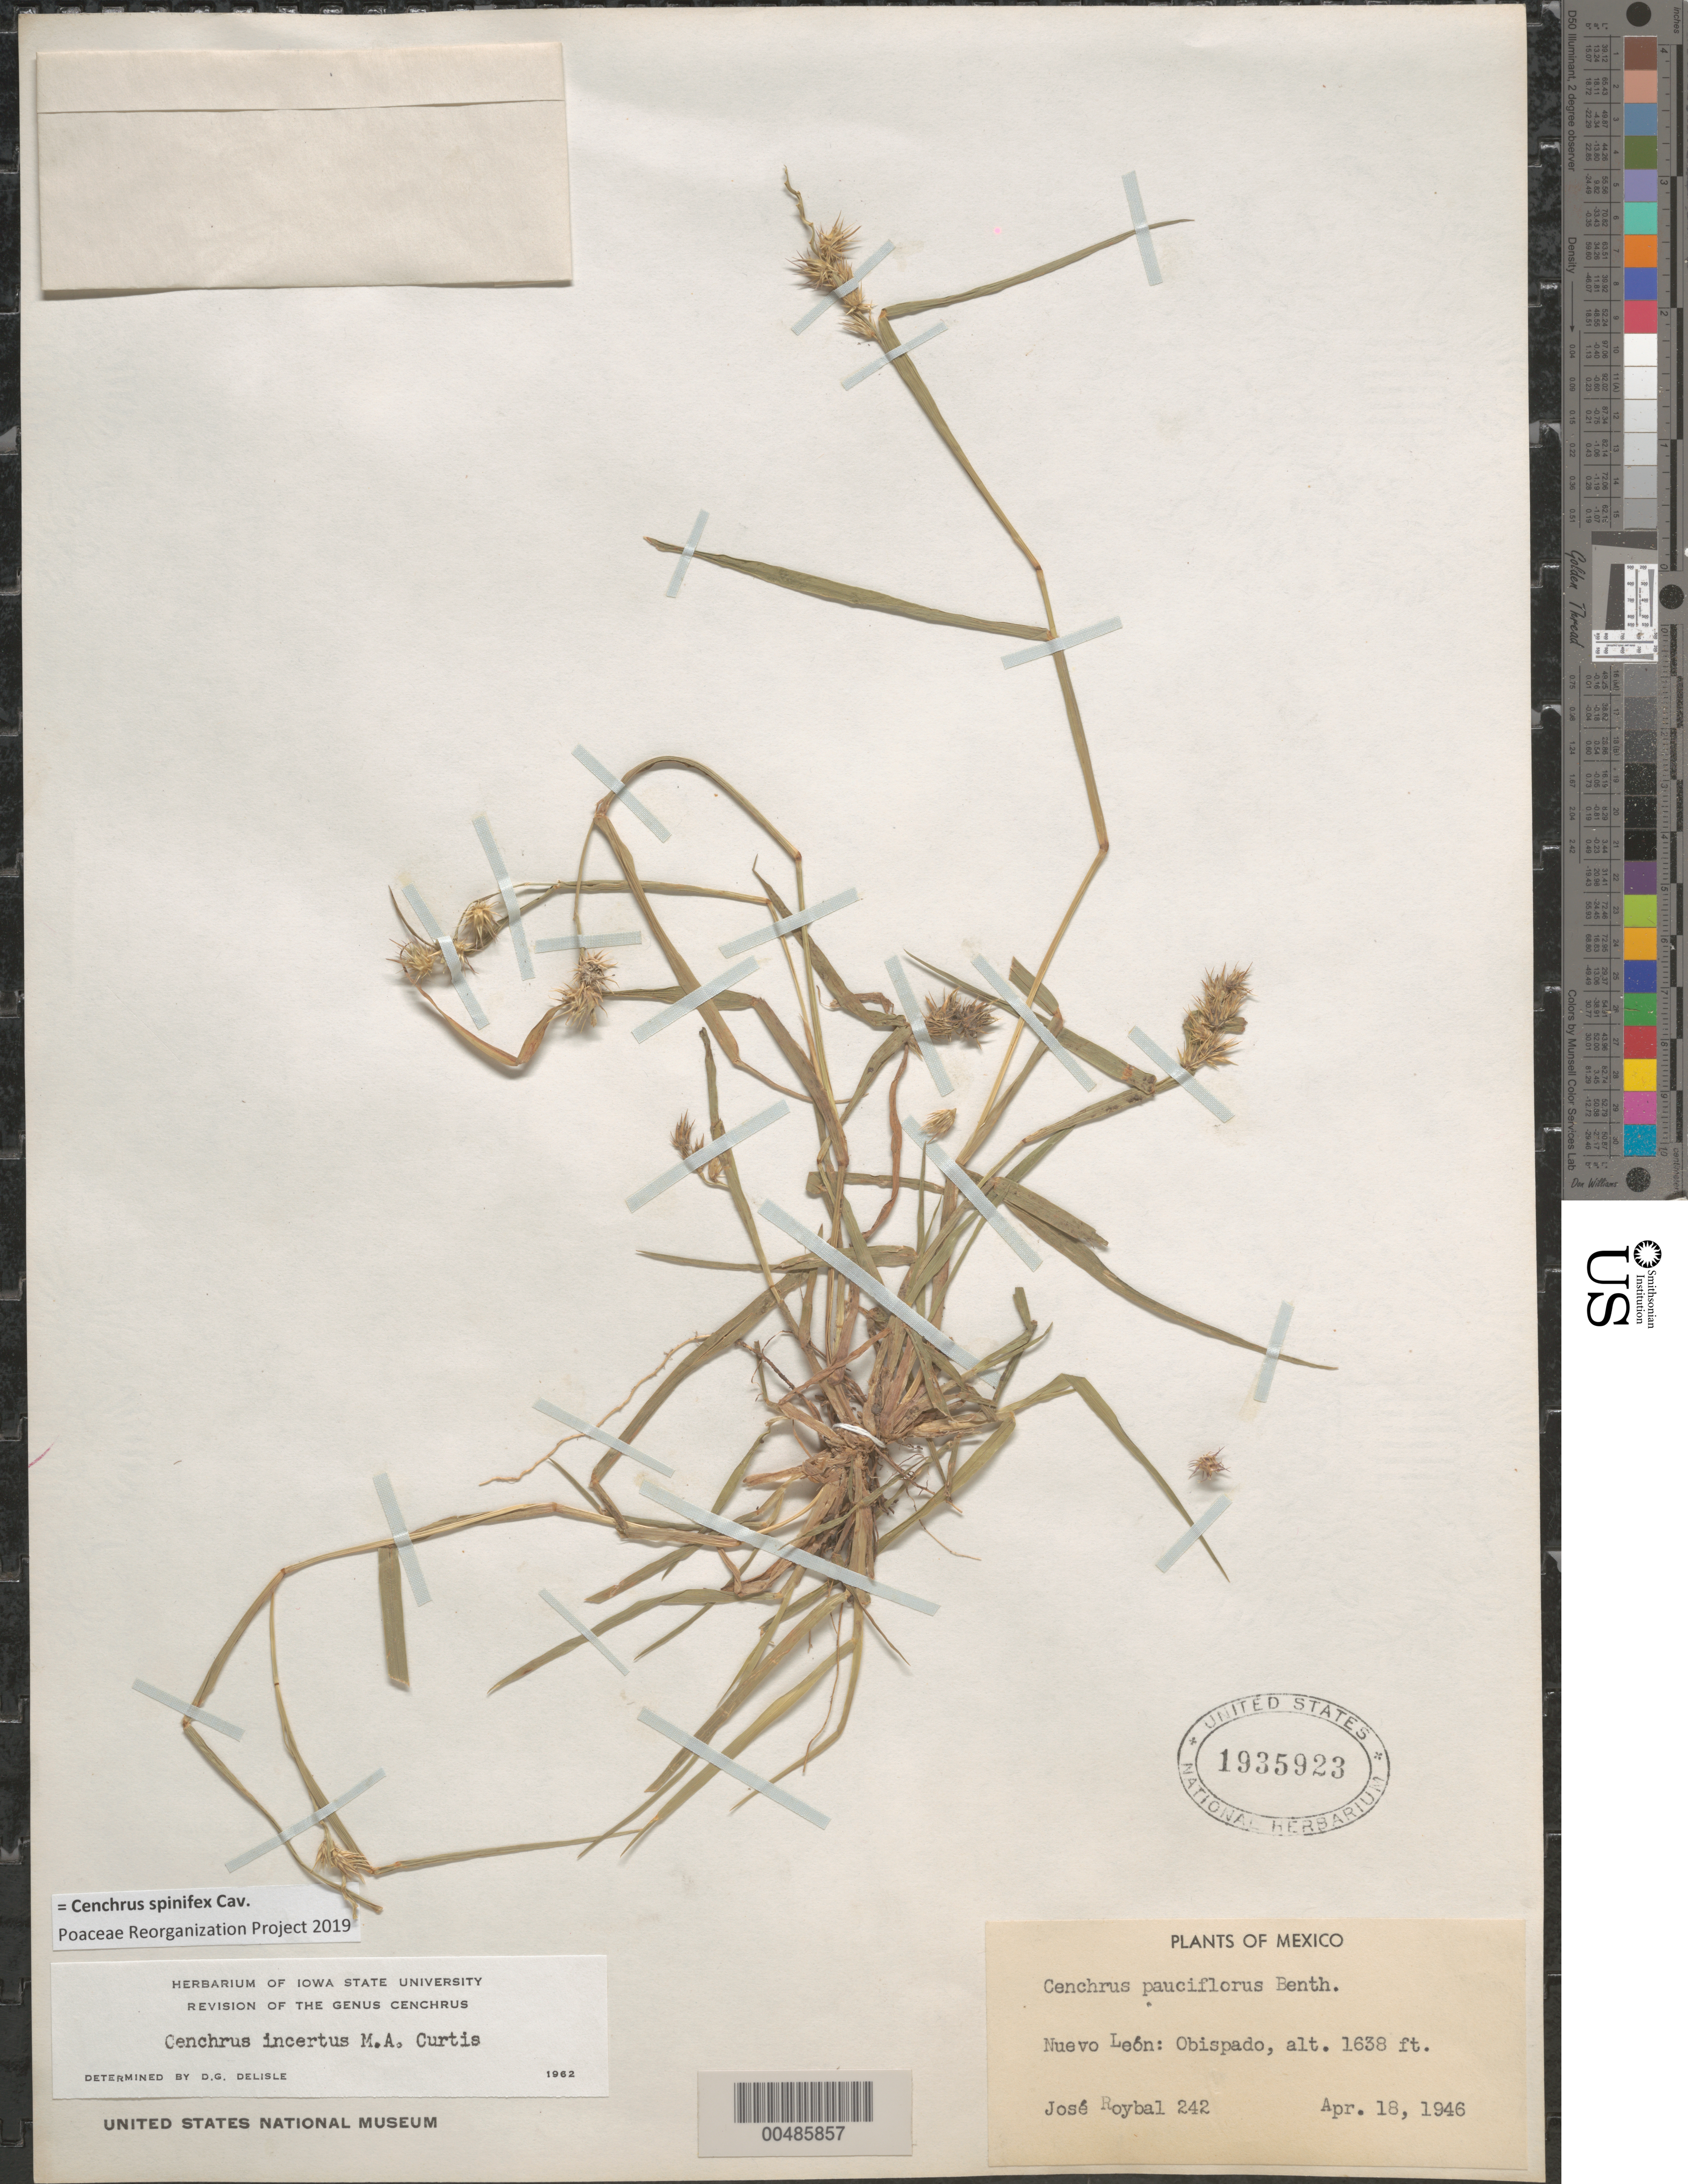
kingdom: Plantae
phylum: Tracheophyta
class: Liliopsida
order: Poales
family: Poaceae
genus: Cenchrus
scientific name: Cenchrus spinifex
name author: Cav.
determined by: Poaceae Reorganization Project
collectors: J. J. Roybal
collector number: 242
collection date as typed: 18 Apr 1946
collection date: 1946-04-18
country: Mexico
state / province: Nuevo León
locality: Obispado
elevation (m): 499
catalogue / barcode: US 1935923